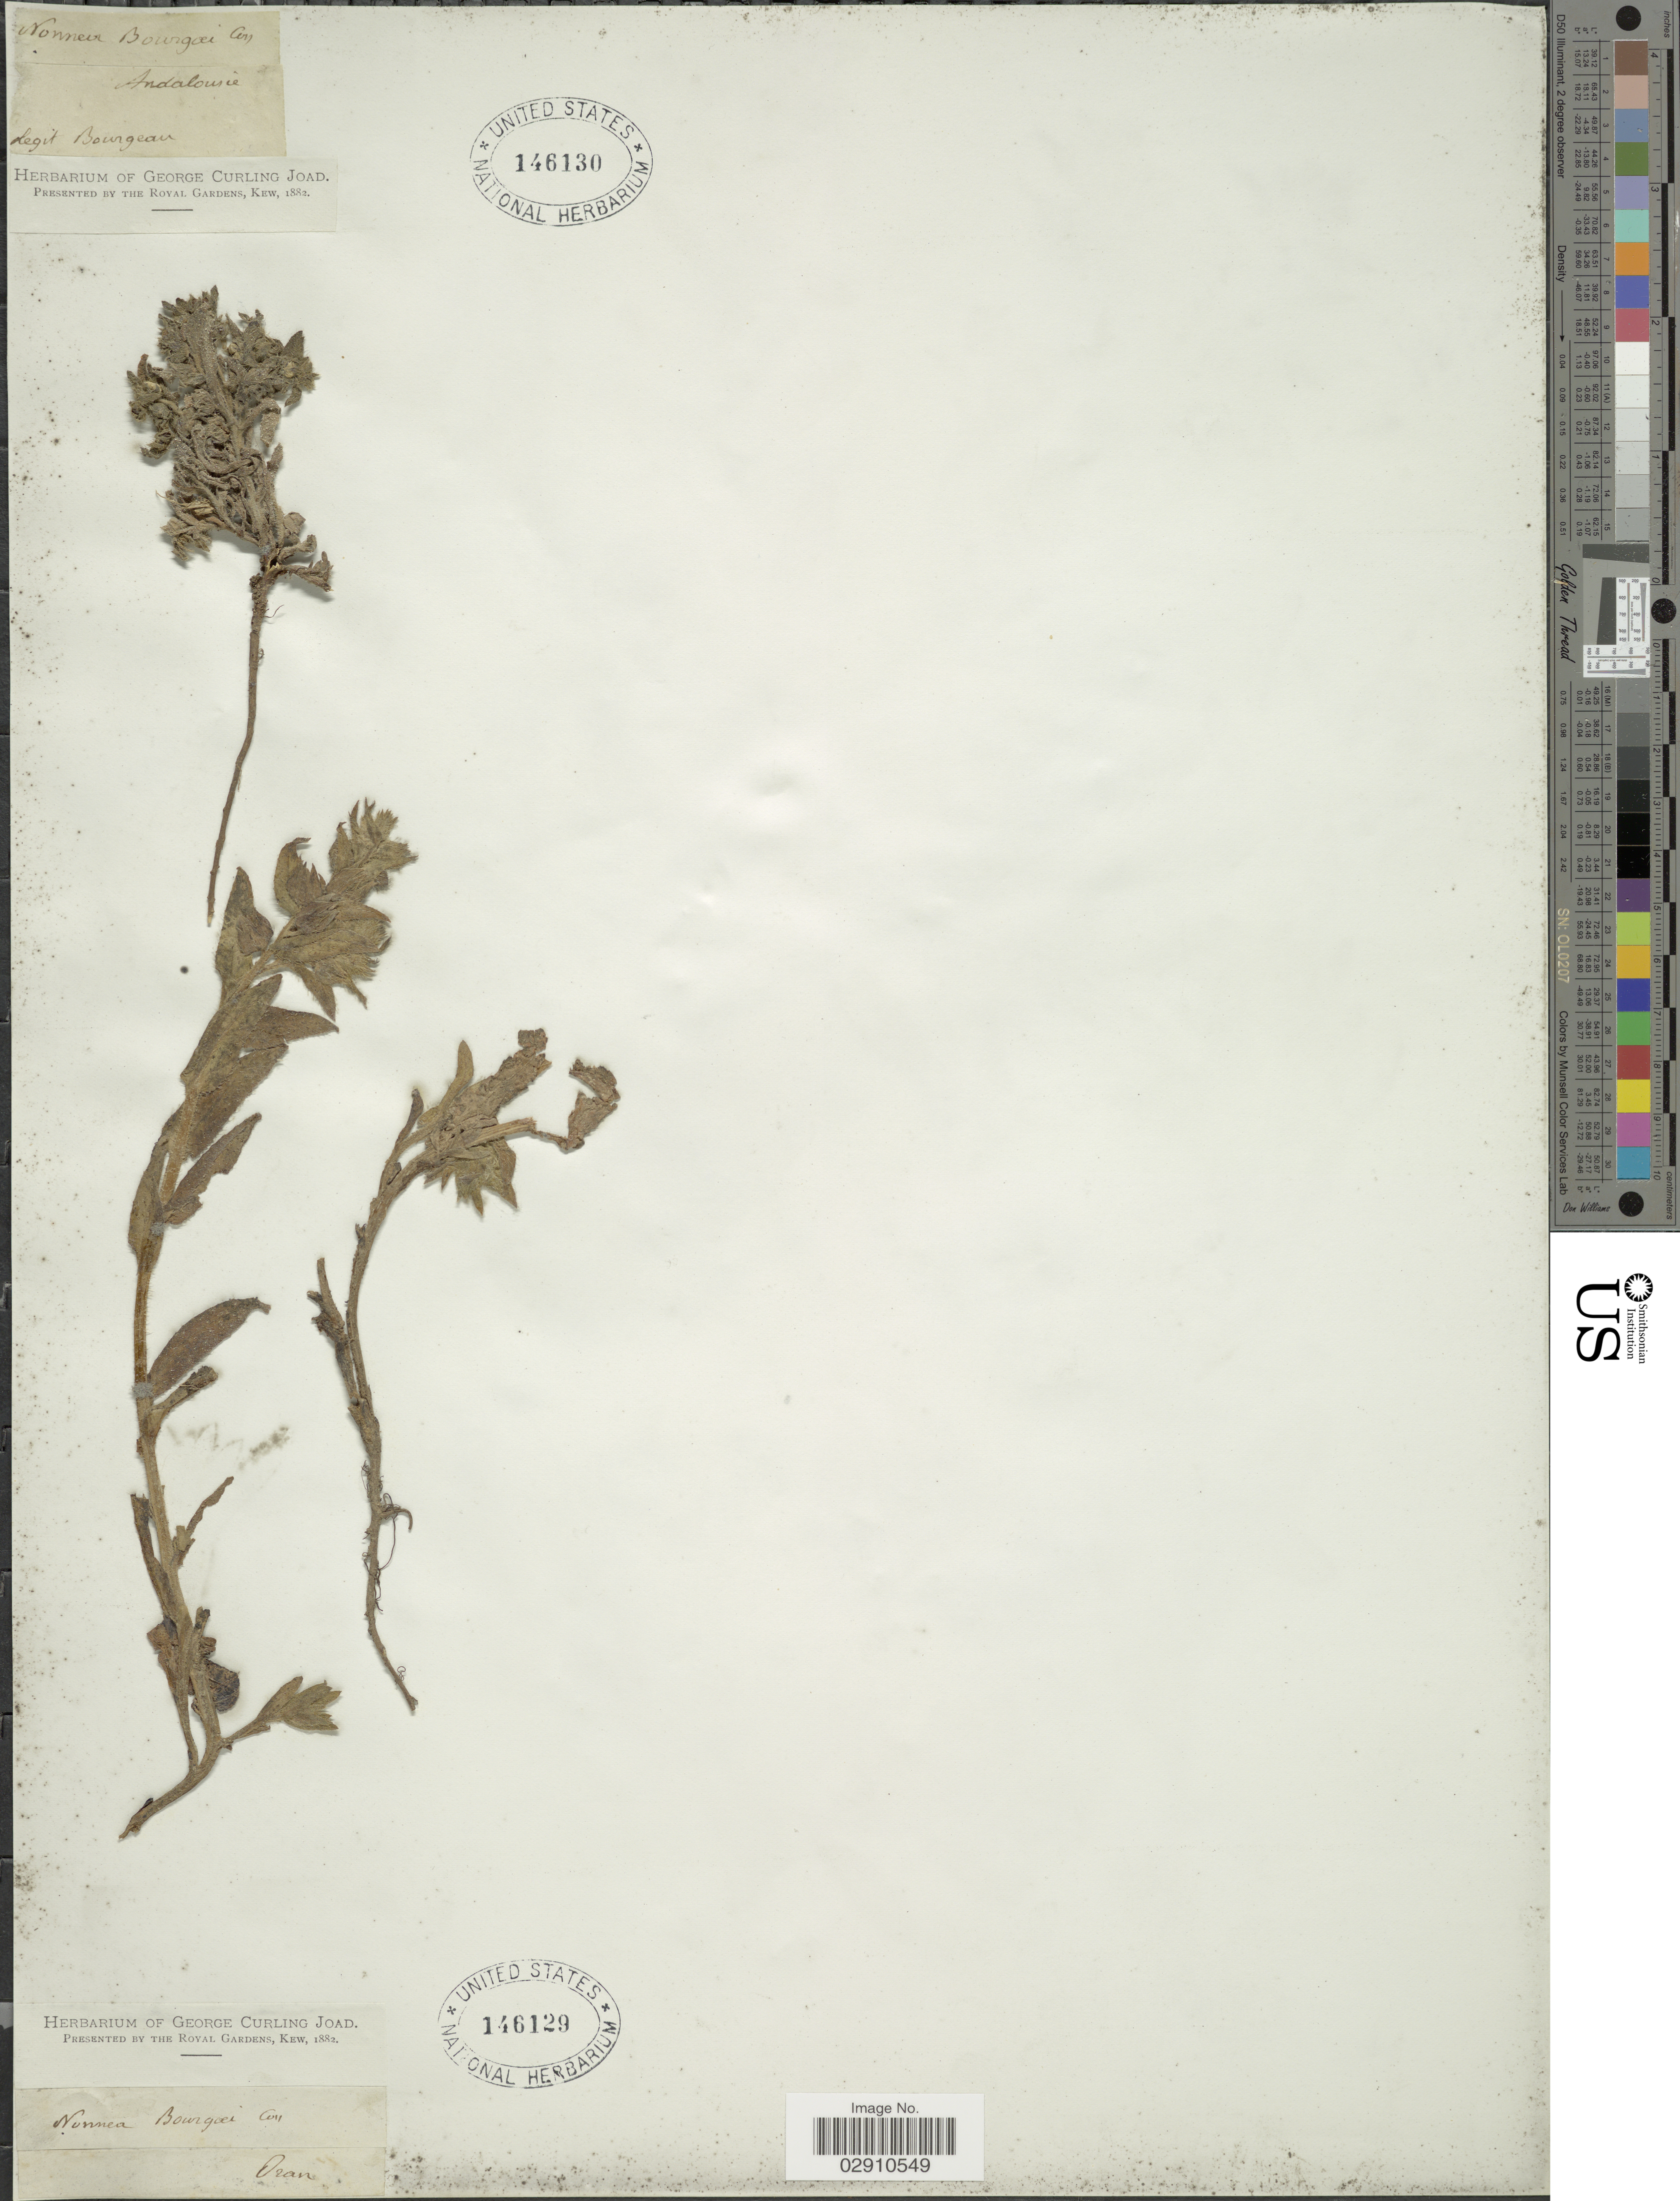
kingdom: Plantae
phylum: Tracheophyta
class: Magnoliopsida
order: Boraginales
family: Boraginaceae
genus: Nonea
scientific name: Nonea bourgaei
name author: Coss.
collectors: ex herb. George Curling Joad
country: Algeria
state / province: Oran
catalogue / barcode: US 146129-2